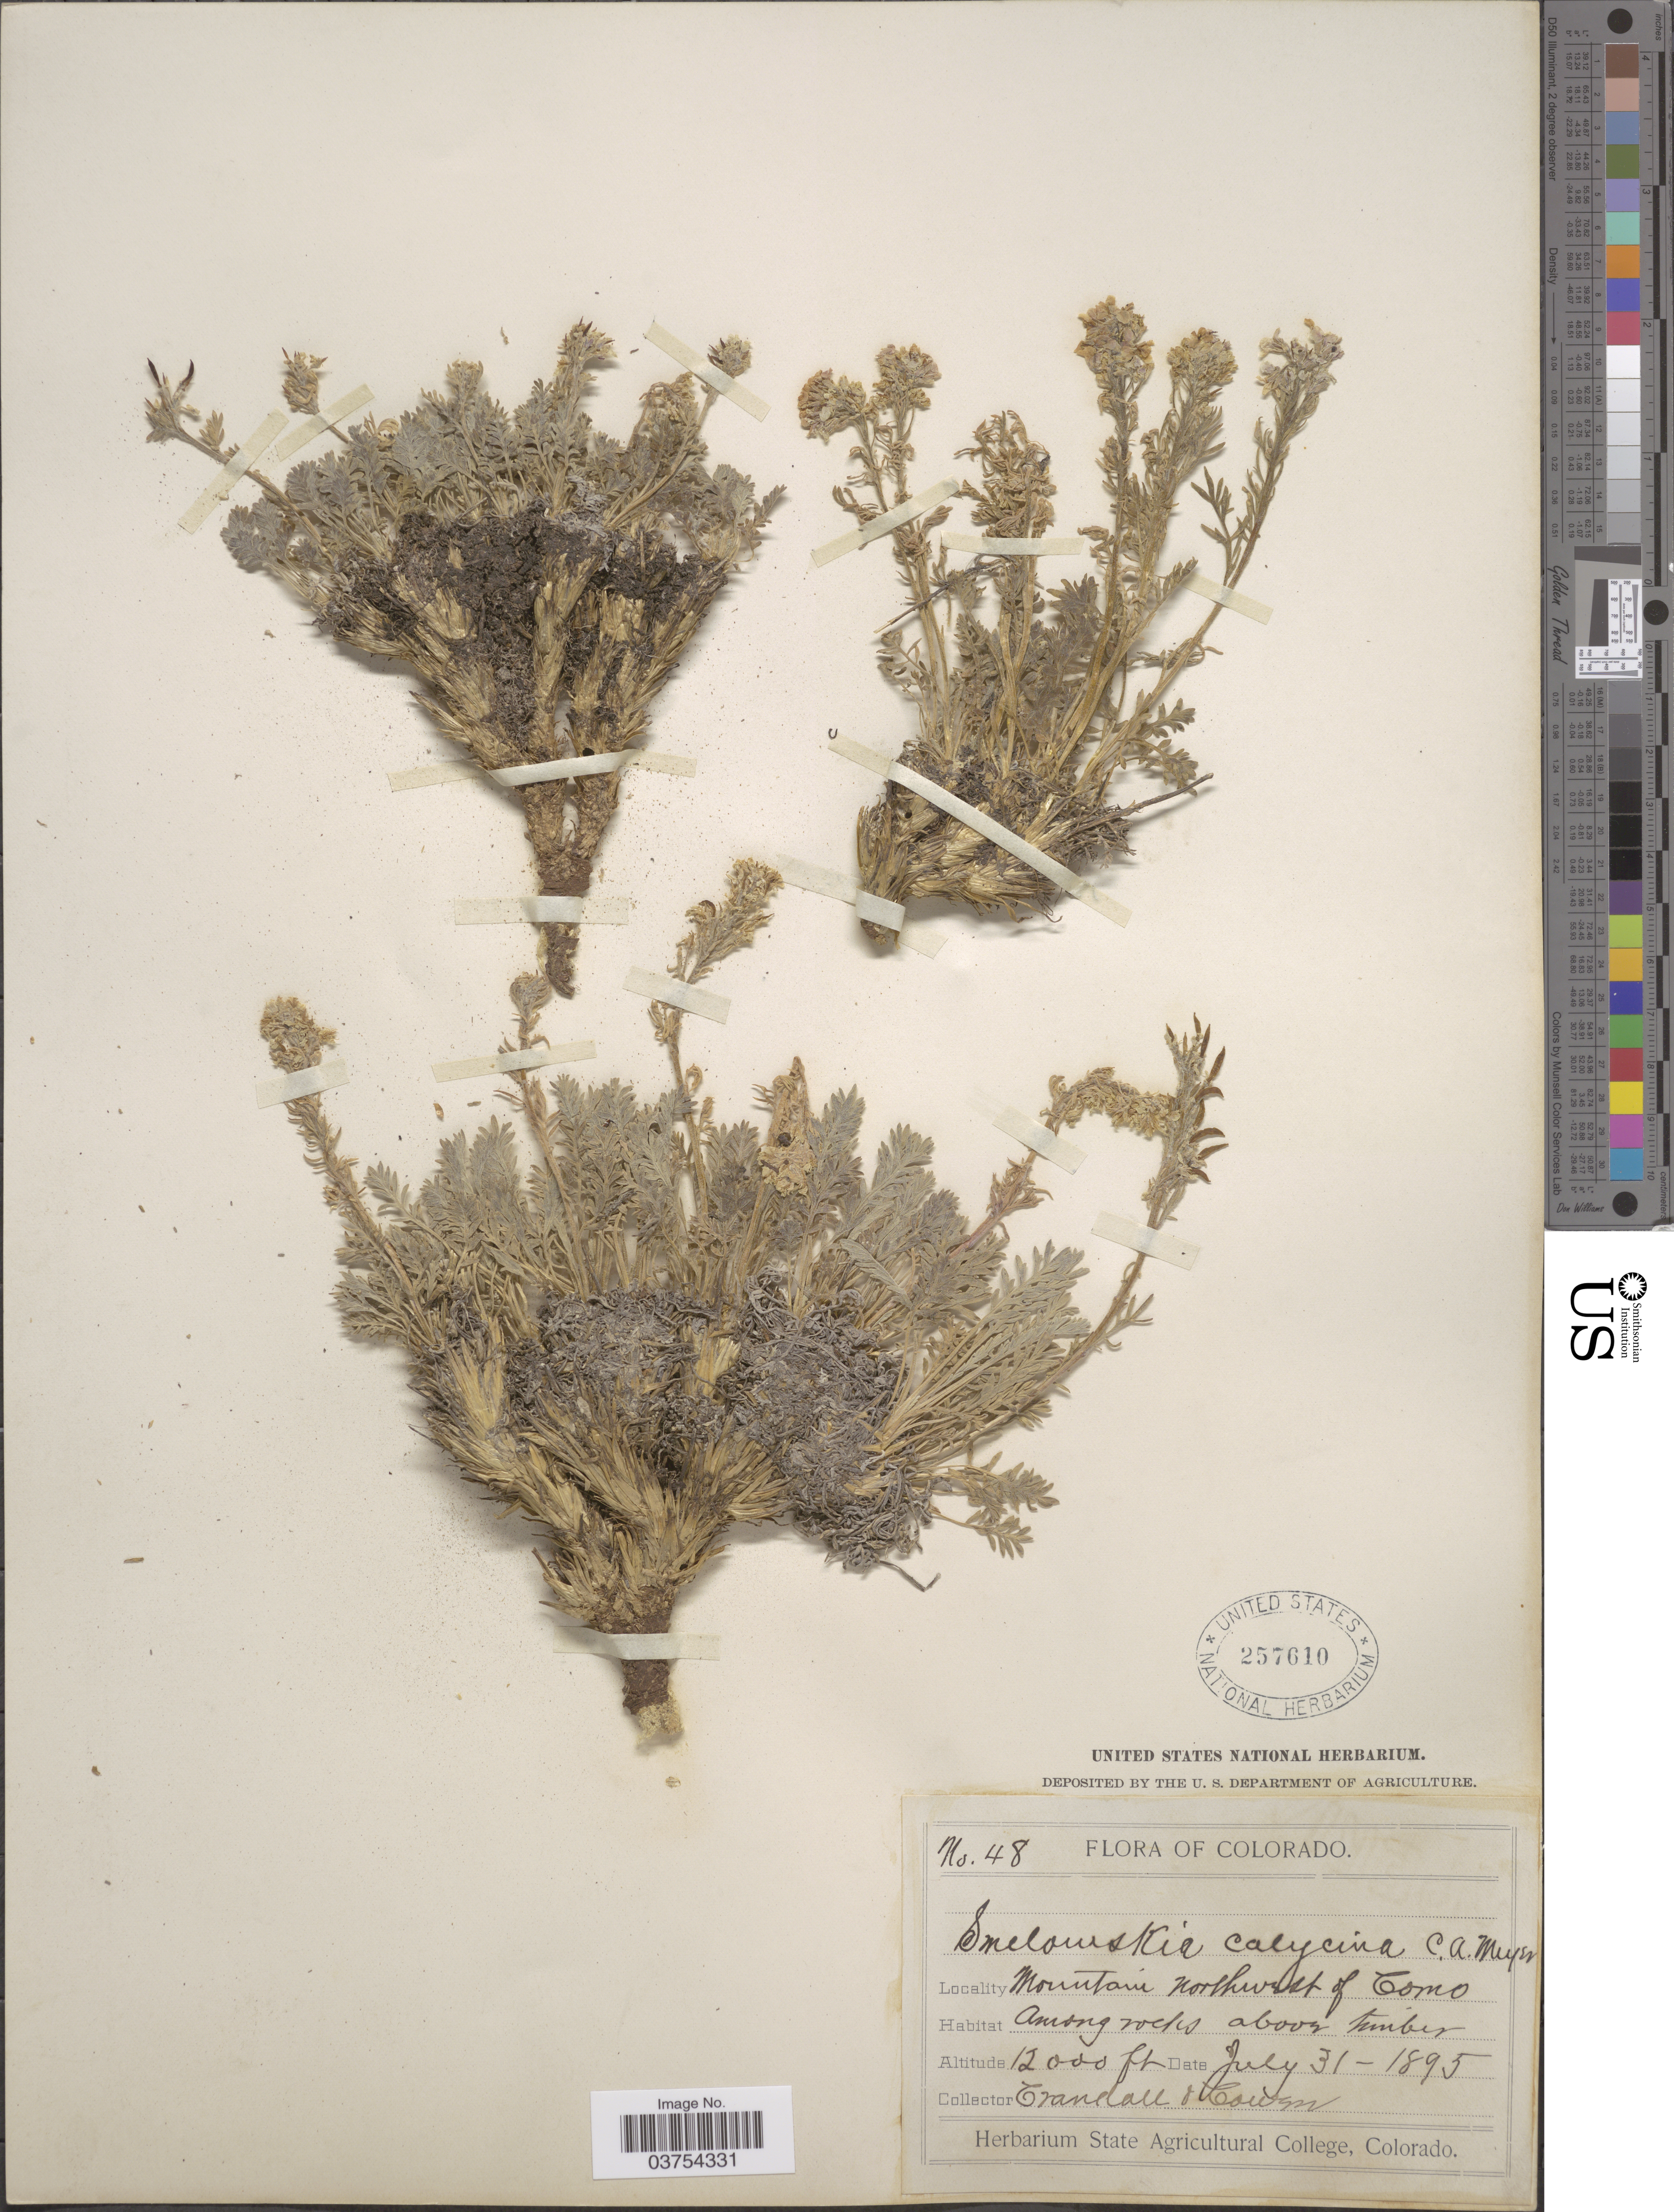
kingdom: Plantae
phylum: Tracheophyta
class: Magnoliopsida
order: Brassicales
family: Brassicaceae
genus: Smelowskia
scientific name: Smelowskia calycina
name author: (Stephan) C.A. Mey.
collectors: -. Crandall & -. Cowen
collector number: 48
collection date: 1895-07-31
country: United States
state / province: Colorado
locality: Mountain northwest of Como.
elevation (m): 3658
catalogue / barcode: US 257610